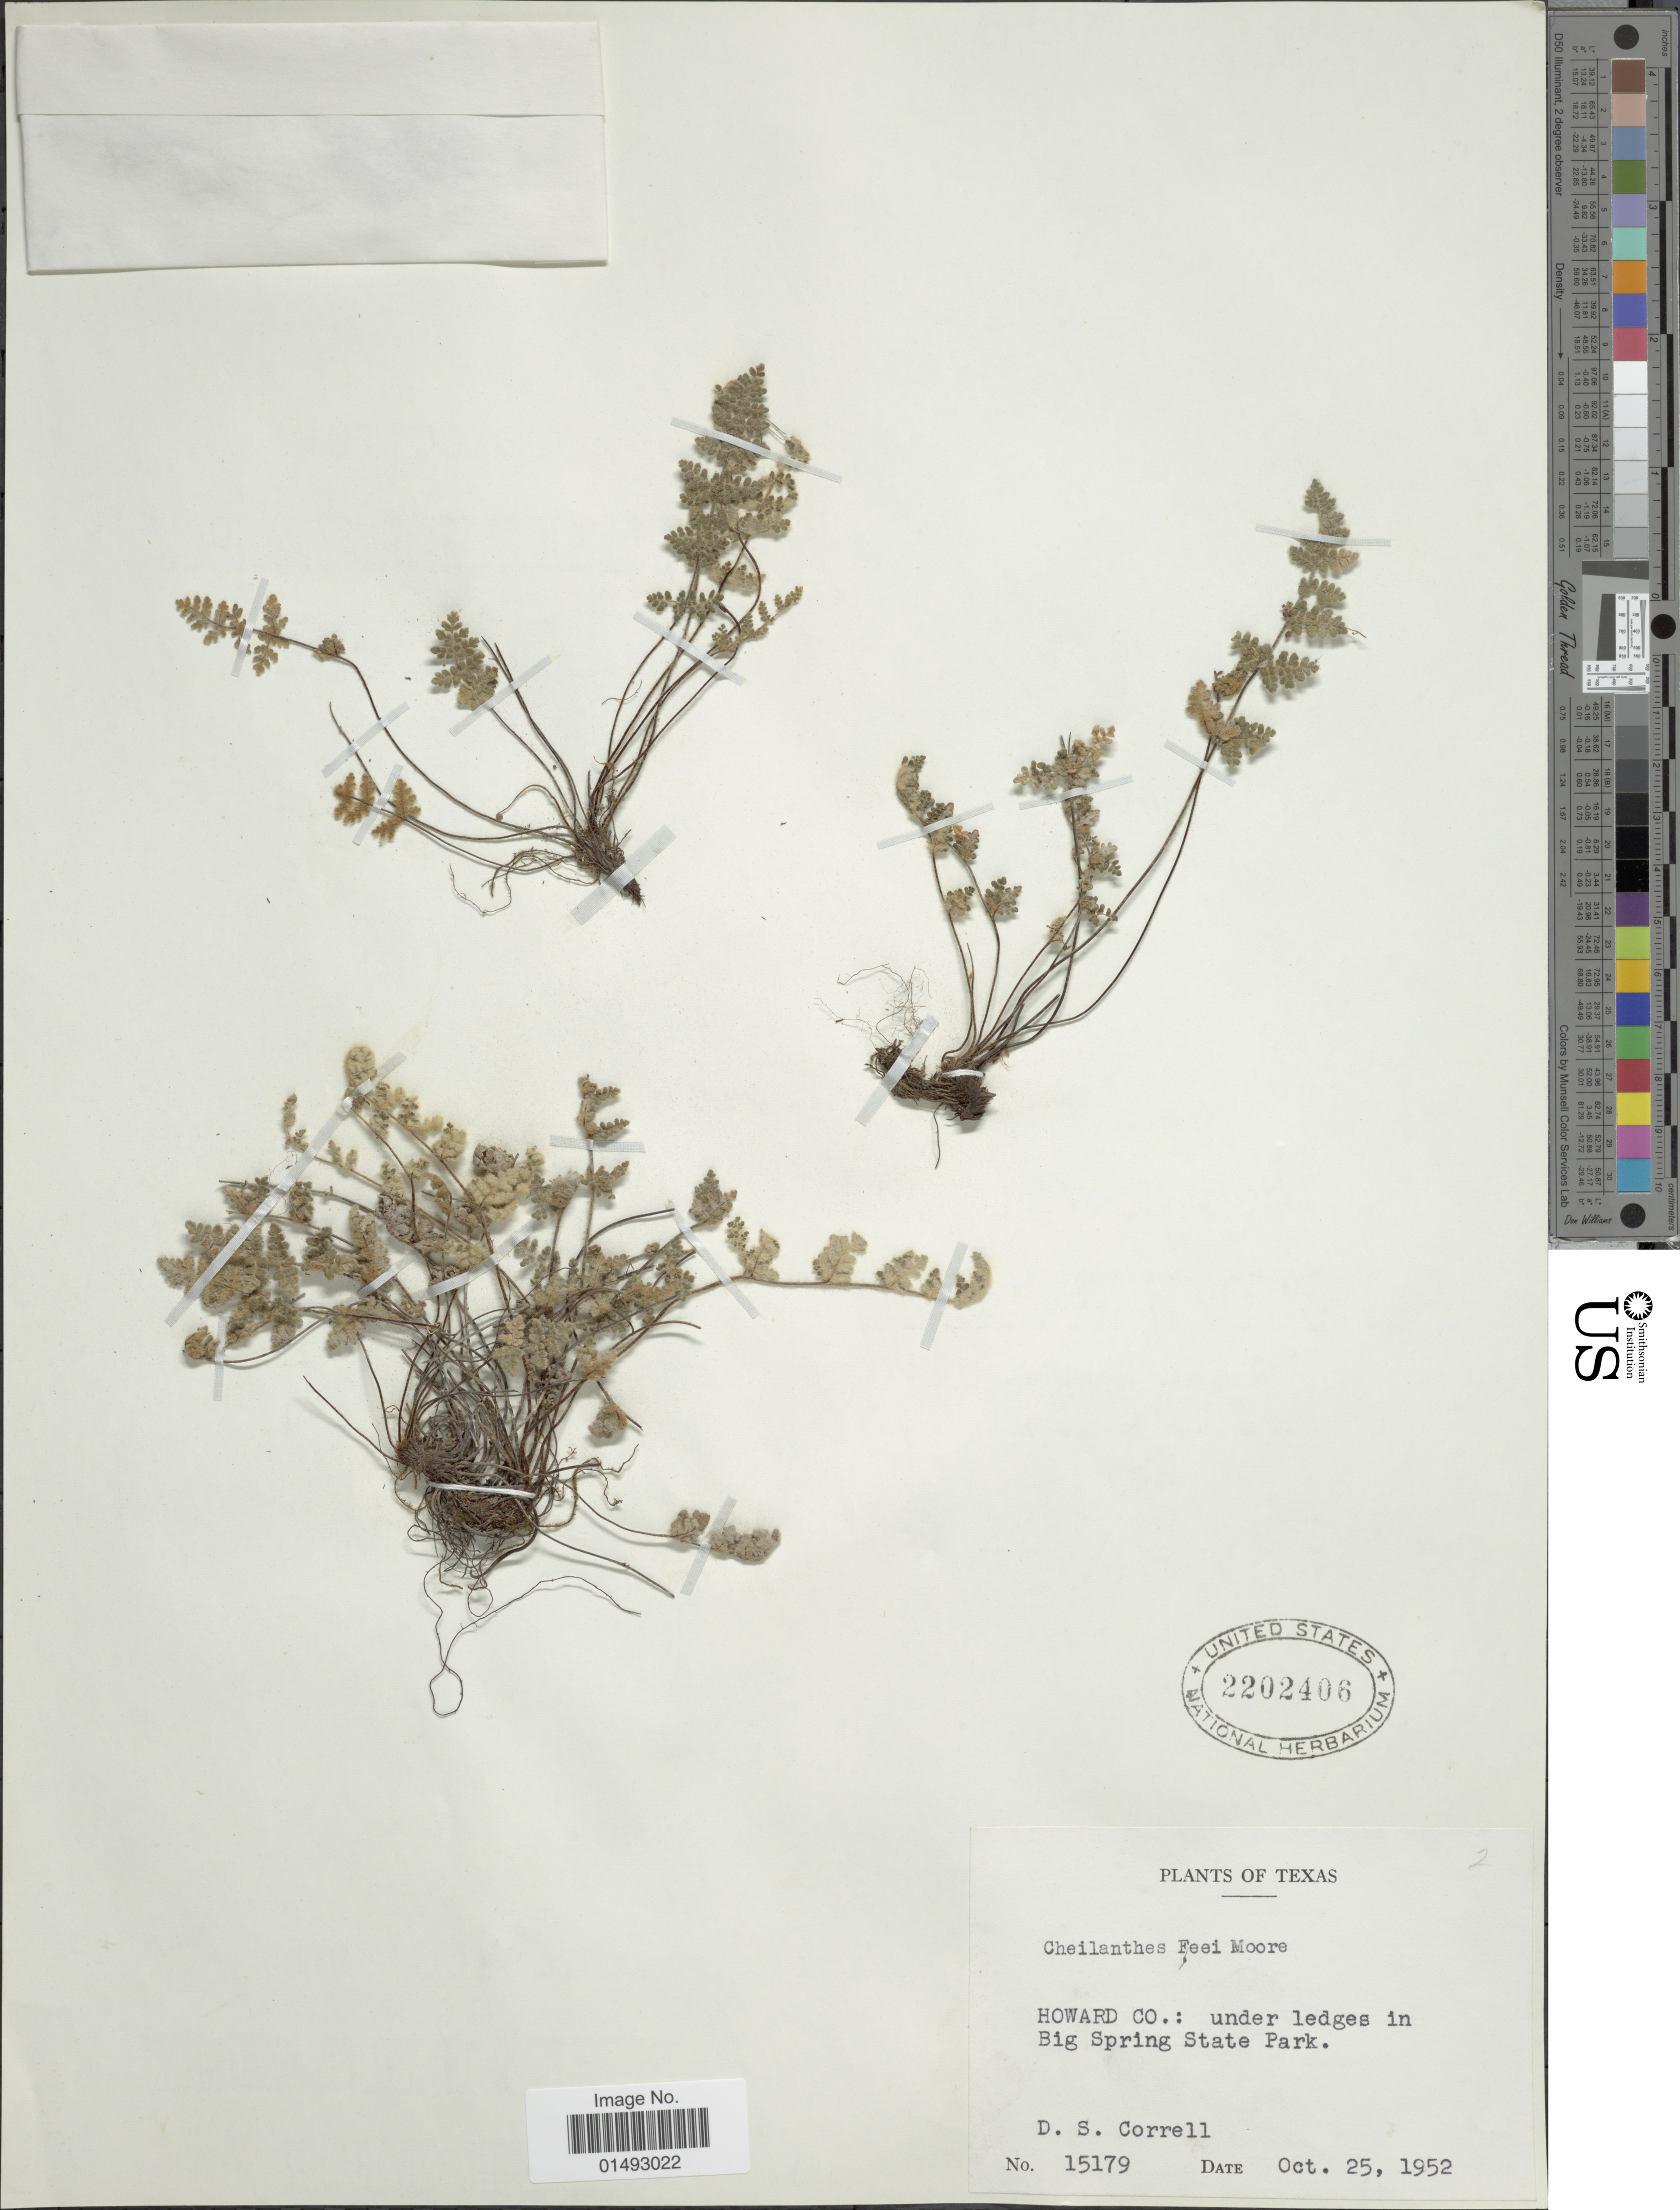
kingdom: Plantae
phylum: Tracheophyta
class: Polypodiopsida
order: Polypodiales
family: Pteridaceae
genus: Myriopteris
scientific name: Myriopteris gracilis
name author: Fée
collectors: D. S. Correll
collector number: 15179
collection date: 1952-10-25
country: United States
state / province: Texas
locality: Howard Co.: under ledges in Big Spring State Park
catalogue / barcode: US 2202406